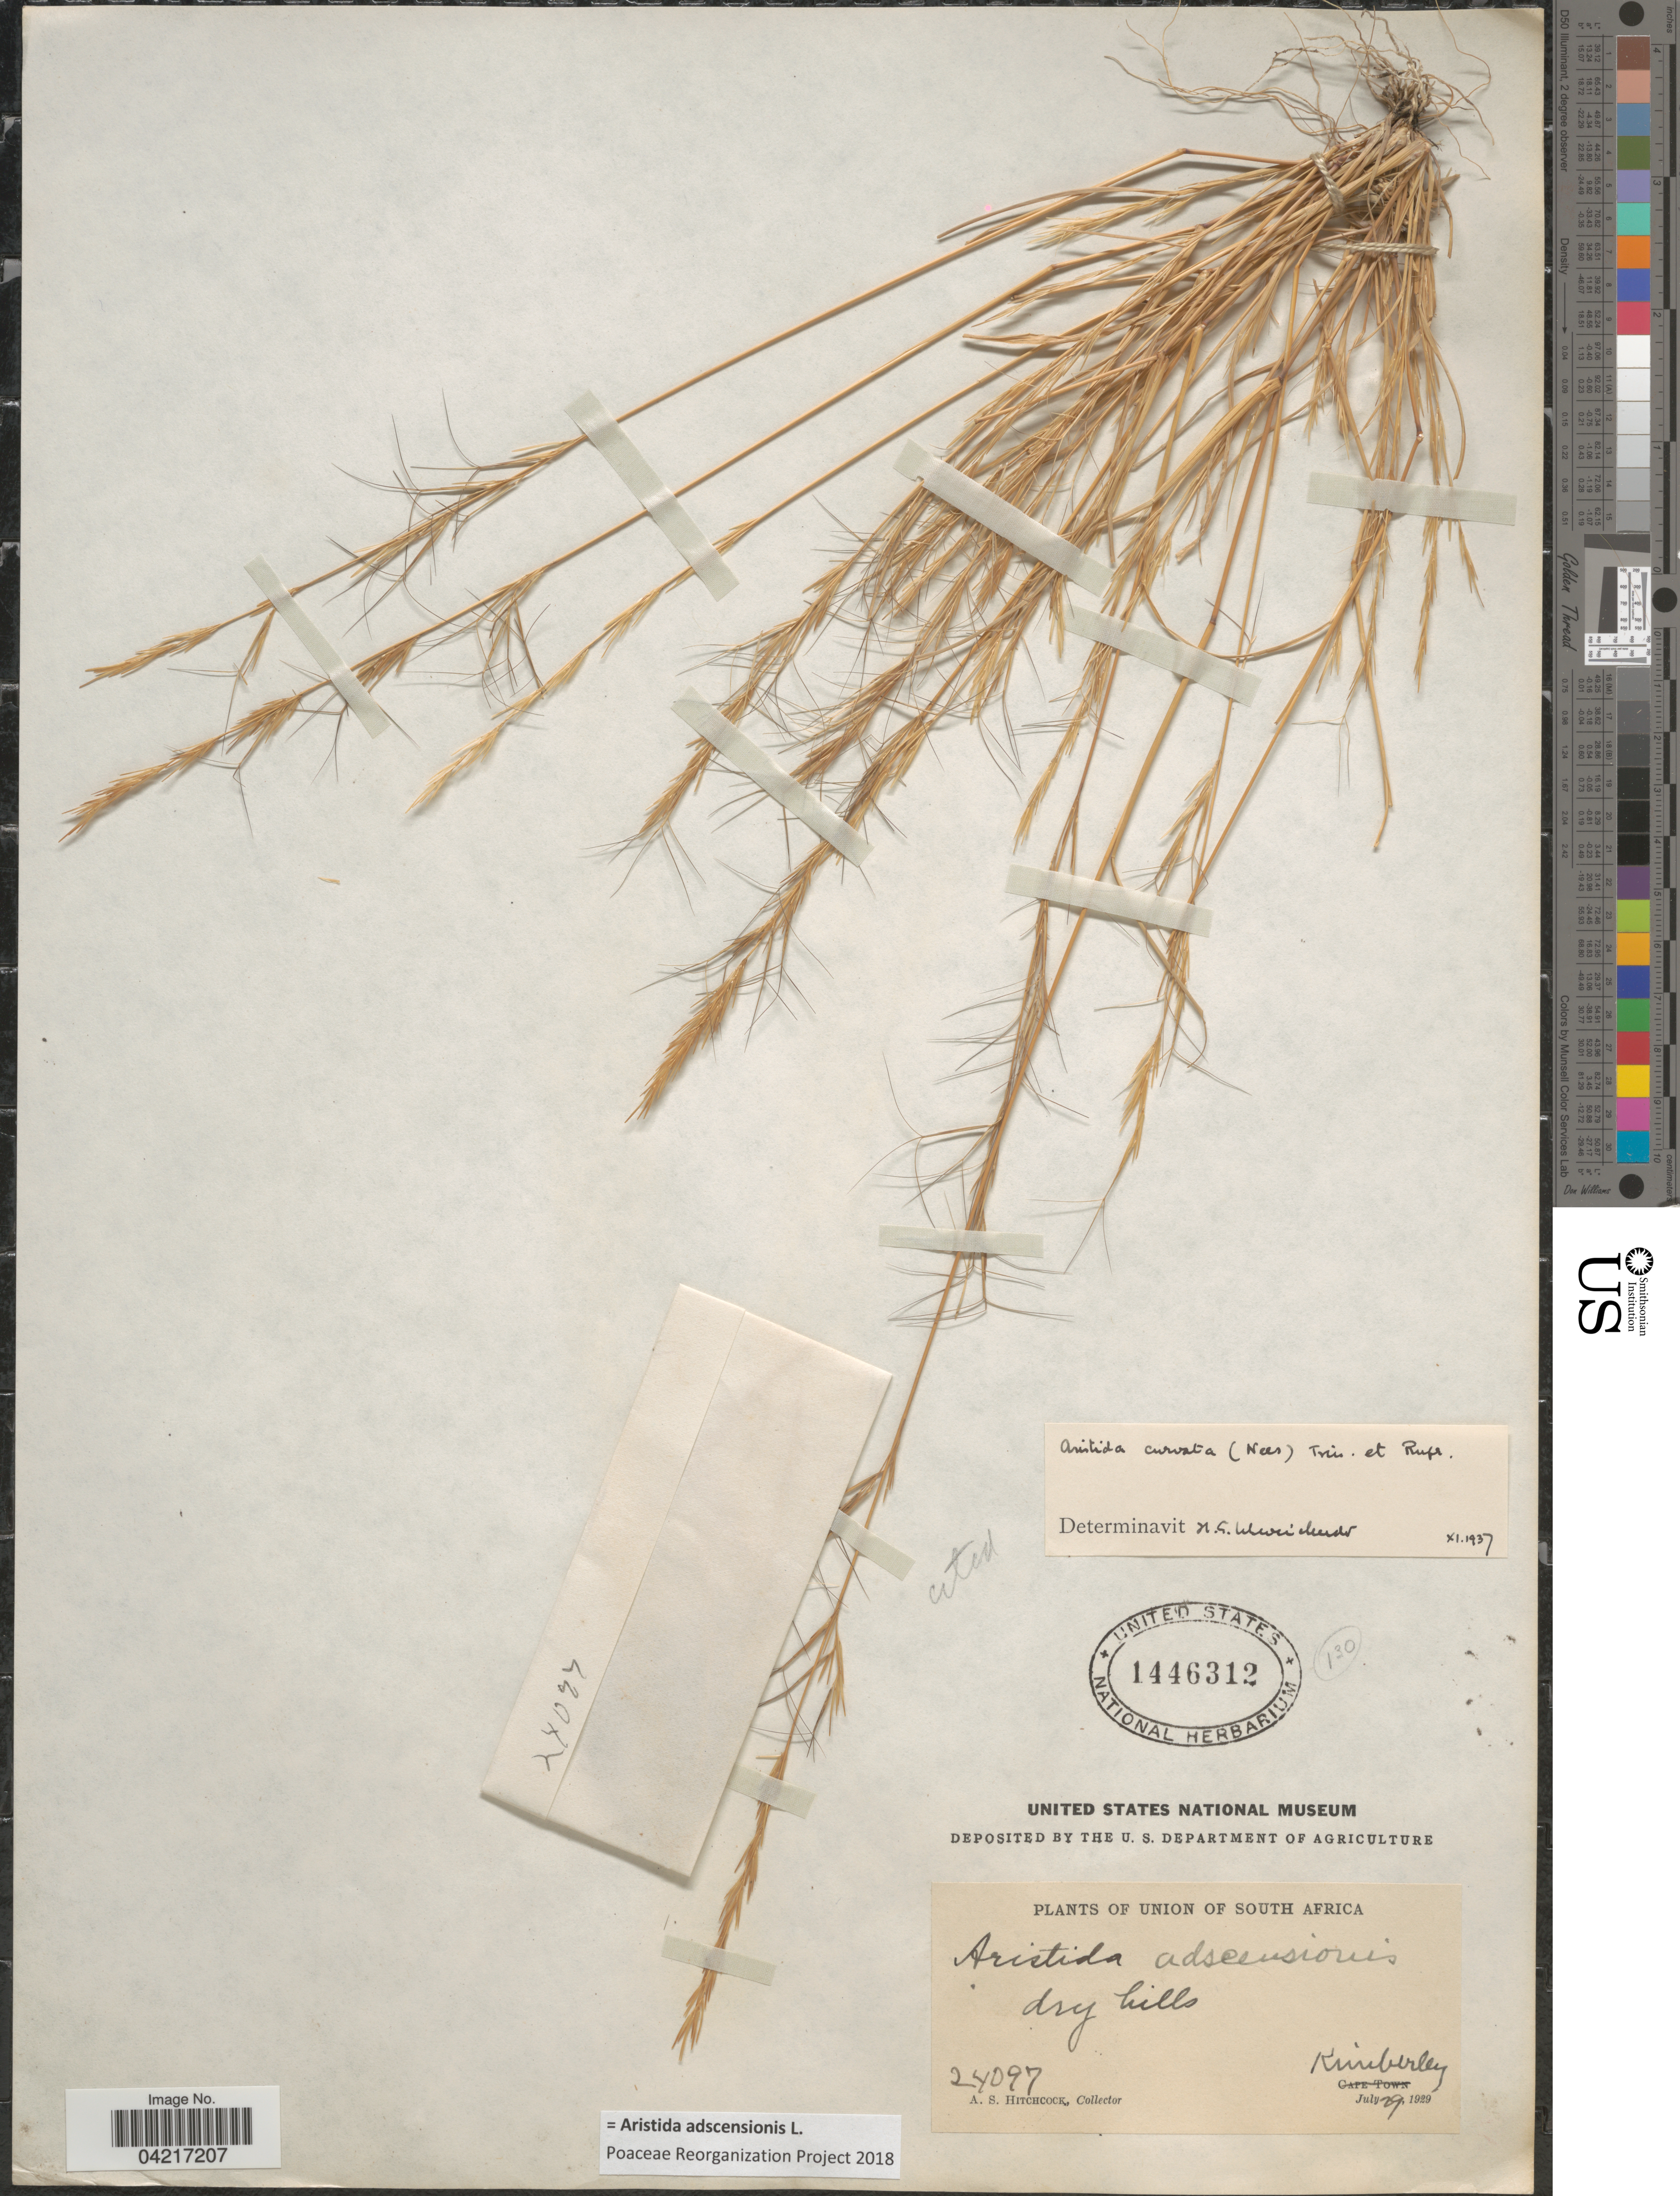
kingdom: Plantae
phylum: Tracheophyta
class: Liliopsida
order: Poales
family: Poaceae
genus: Aristida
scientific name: Aristida adscensionis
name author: L.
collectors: A. S. Hitchcock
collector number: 24097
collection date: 1929-07-29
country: South Africa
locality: Union of South Africa. Dry hills, Kimberley.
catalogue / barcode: US 1446312